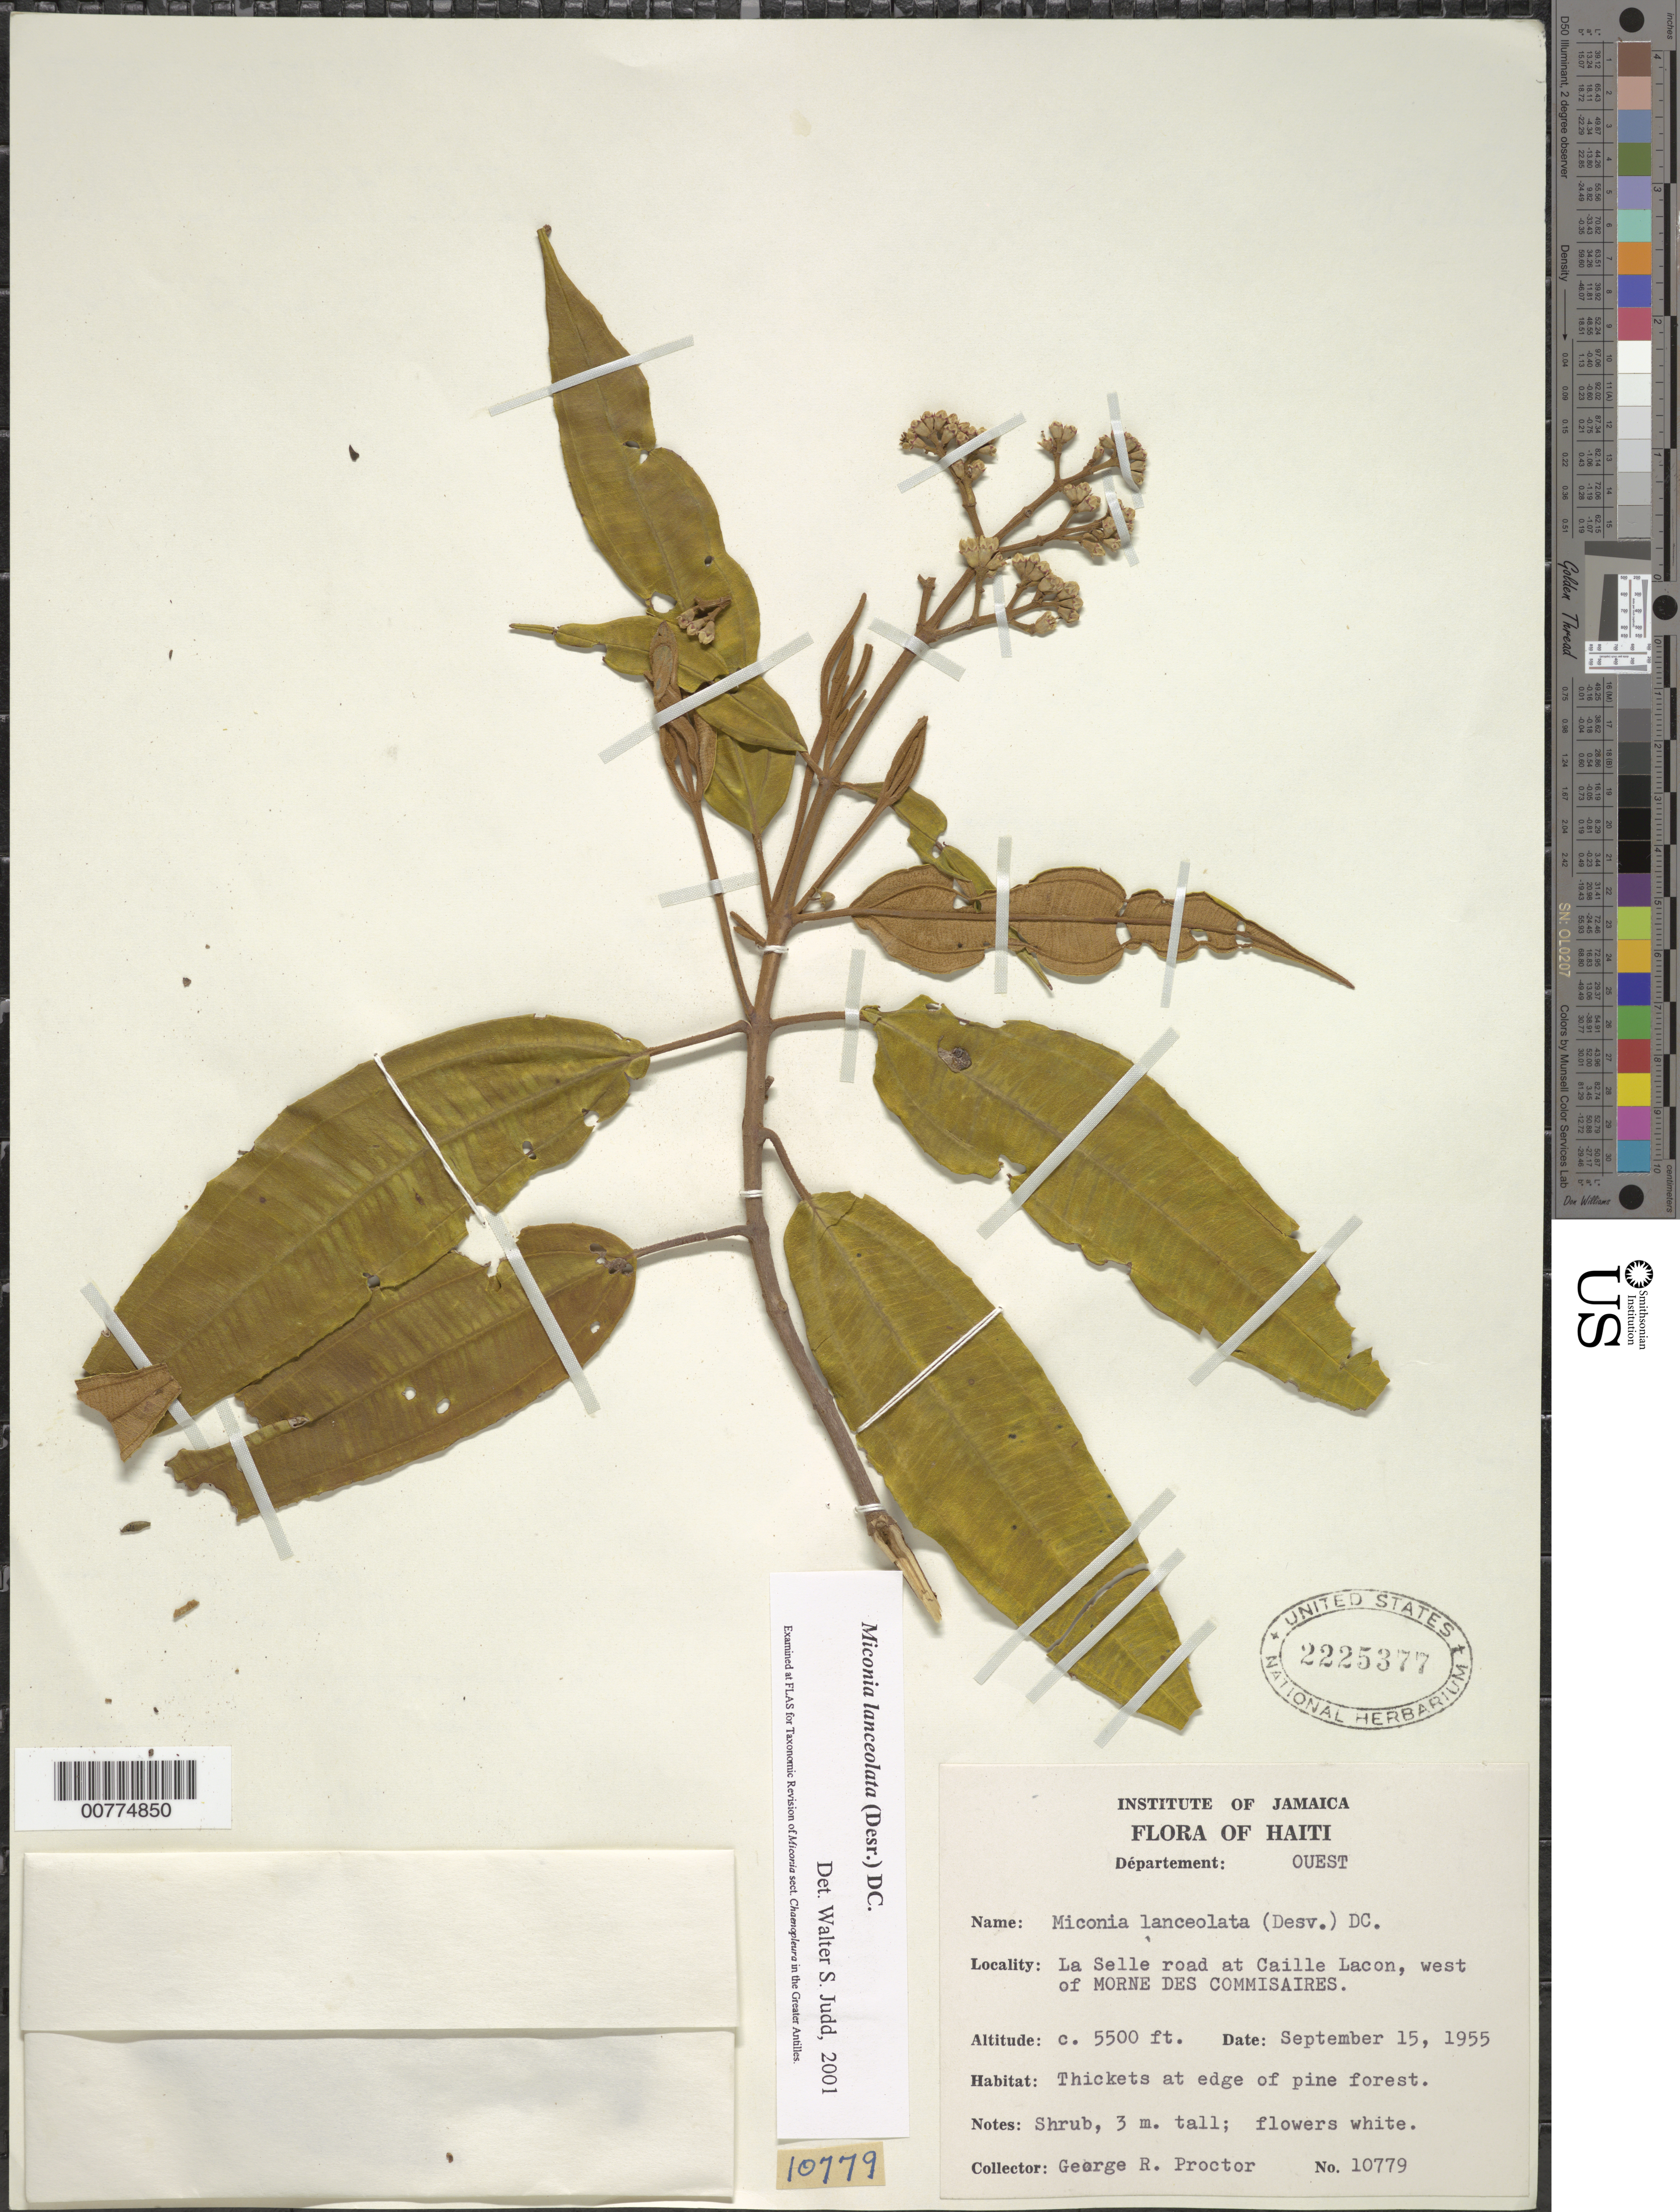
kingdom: Plantae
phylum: Tracheophyta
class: Magnoliopsida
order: Myrtales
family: Melastomataceae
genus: Miconia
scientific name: Miconia lanceolata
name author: (Desr.) DC.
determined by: Judd, Walter S.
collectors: G. R. Proctor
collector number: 10779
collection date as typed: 15 Sep 1955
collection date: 1955-09-15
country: Haiti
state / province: Ouest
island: Hispaniola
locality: La Selle road at Caille Lacon, west of Morne Des Commissaires.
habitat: Thickets at edge of pine forest.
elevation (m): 1676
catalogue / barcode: US 2225377